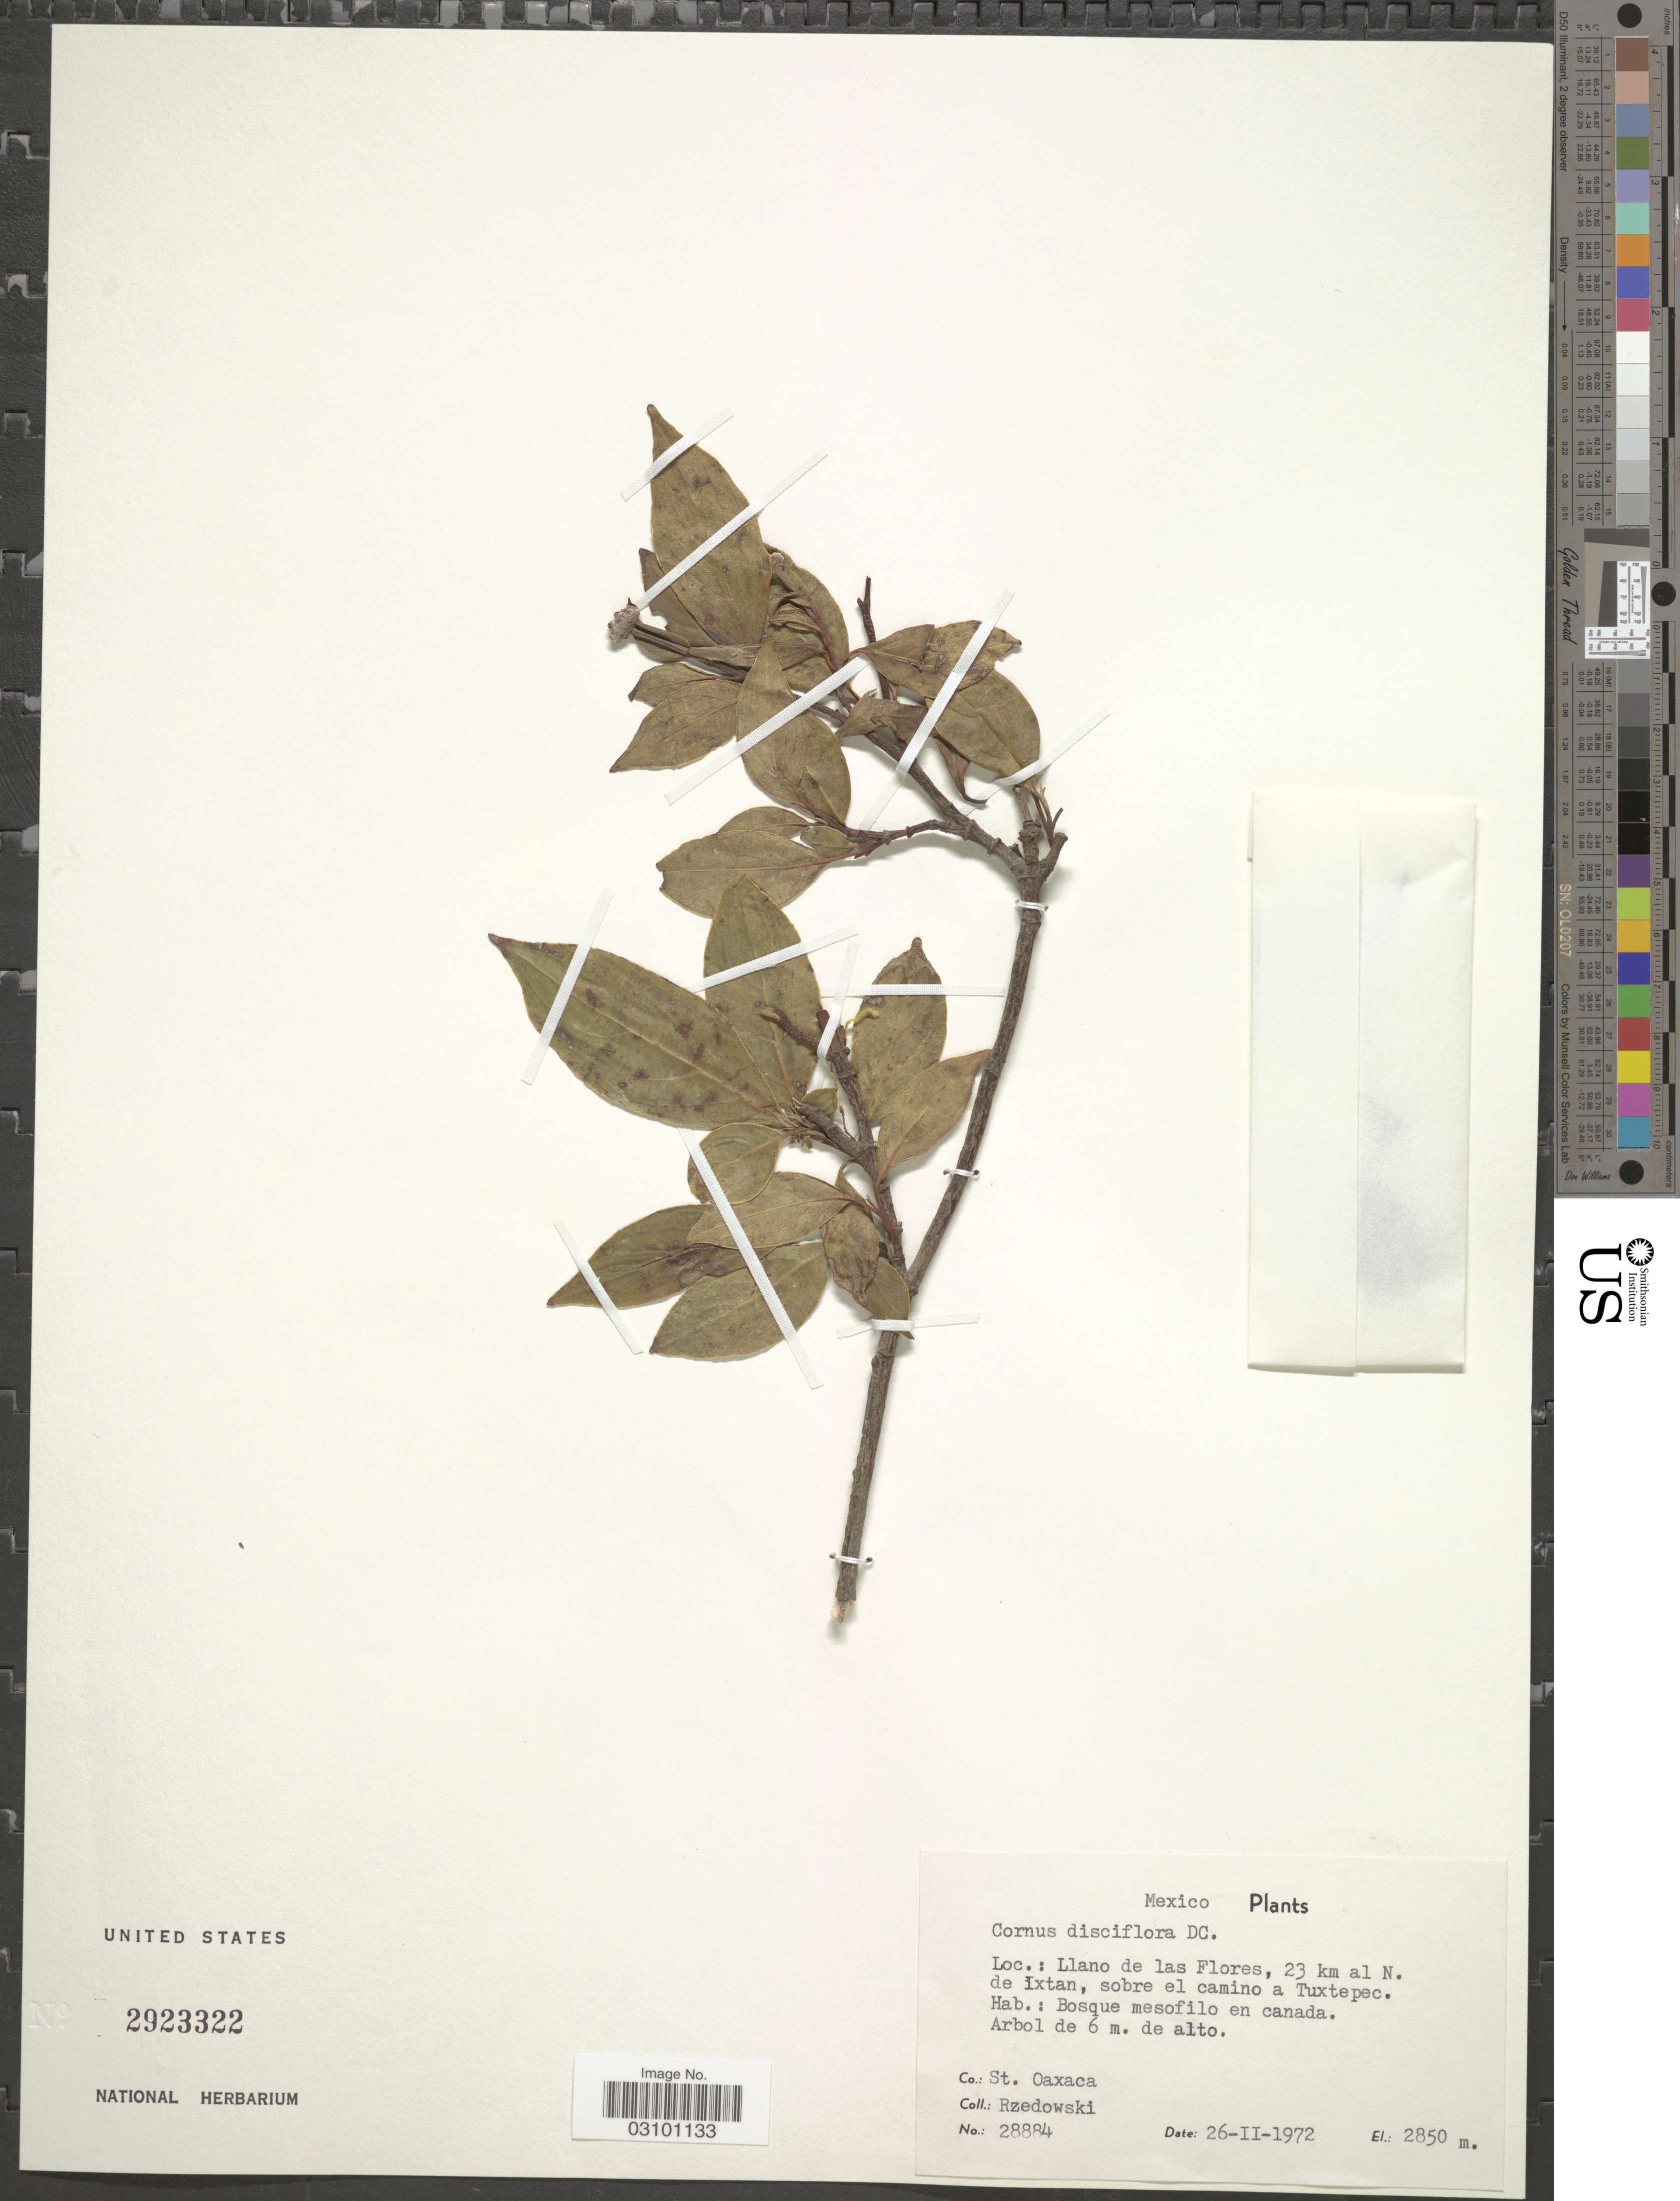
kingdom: Plantae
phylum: Tracheophyta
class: Magnoliopsida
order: Cornales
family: Cornaceae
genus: Cornus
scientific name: Cornus disciflora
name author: Moc. & Sessé ex DC.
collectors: Rzedowski, --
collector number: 28884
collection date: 1972-02-26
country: Mexico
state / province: Oaxaca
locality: Llano de las Flores, 23 km al N. de Ixtan, sobre el camino a Tuxtepec.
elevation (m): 2850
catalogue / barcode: US 2923322